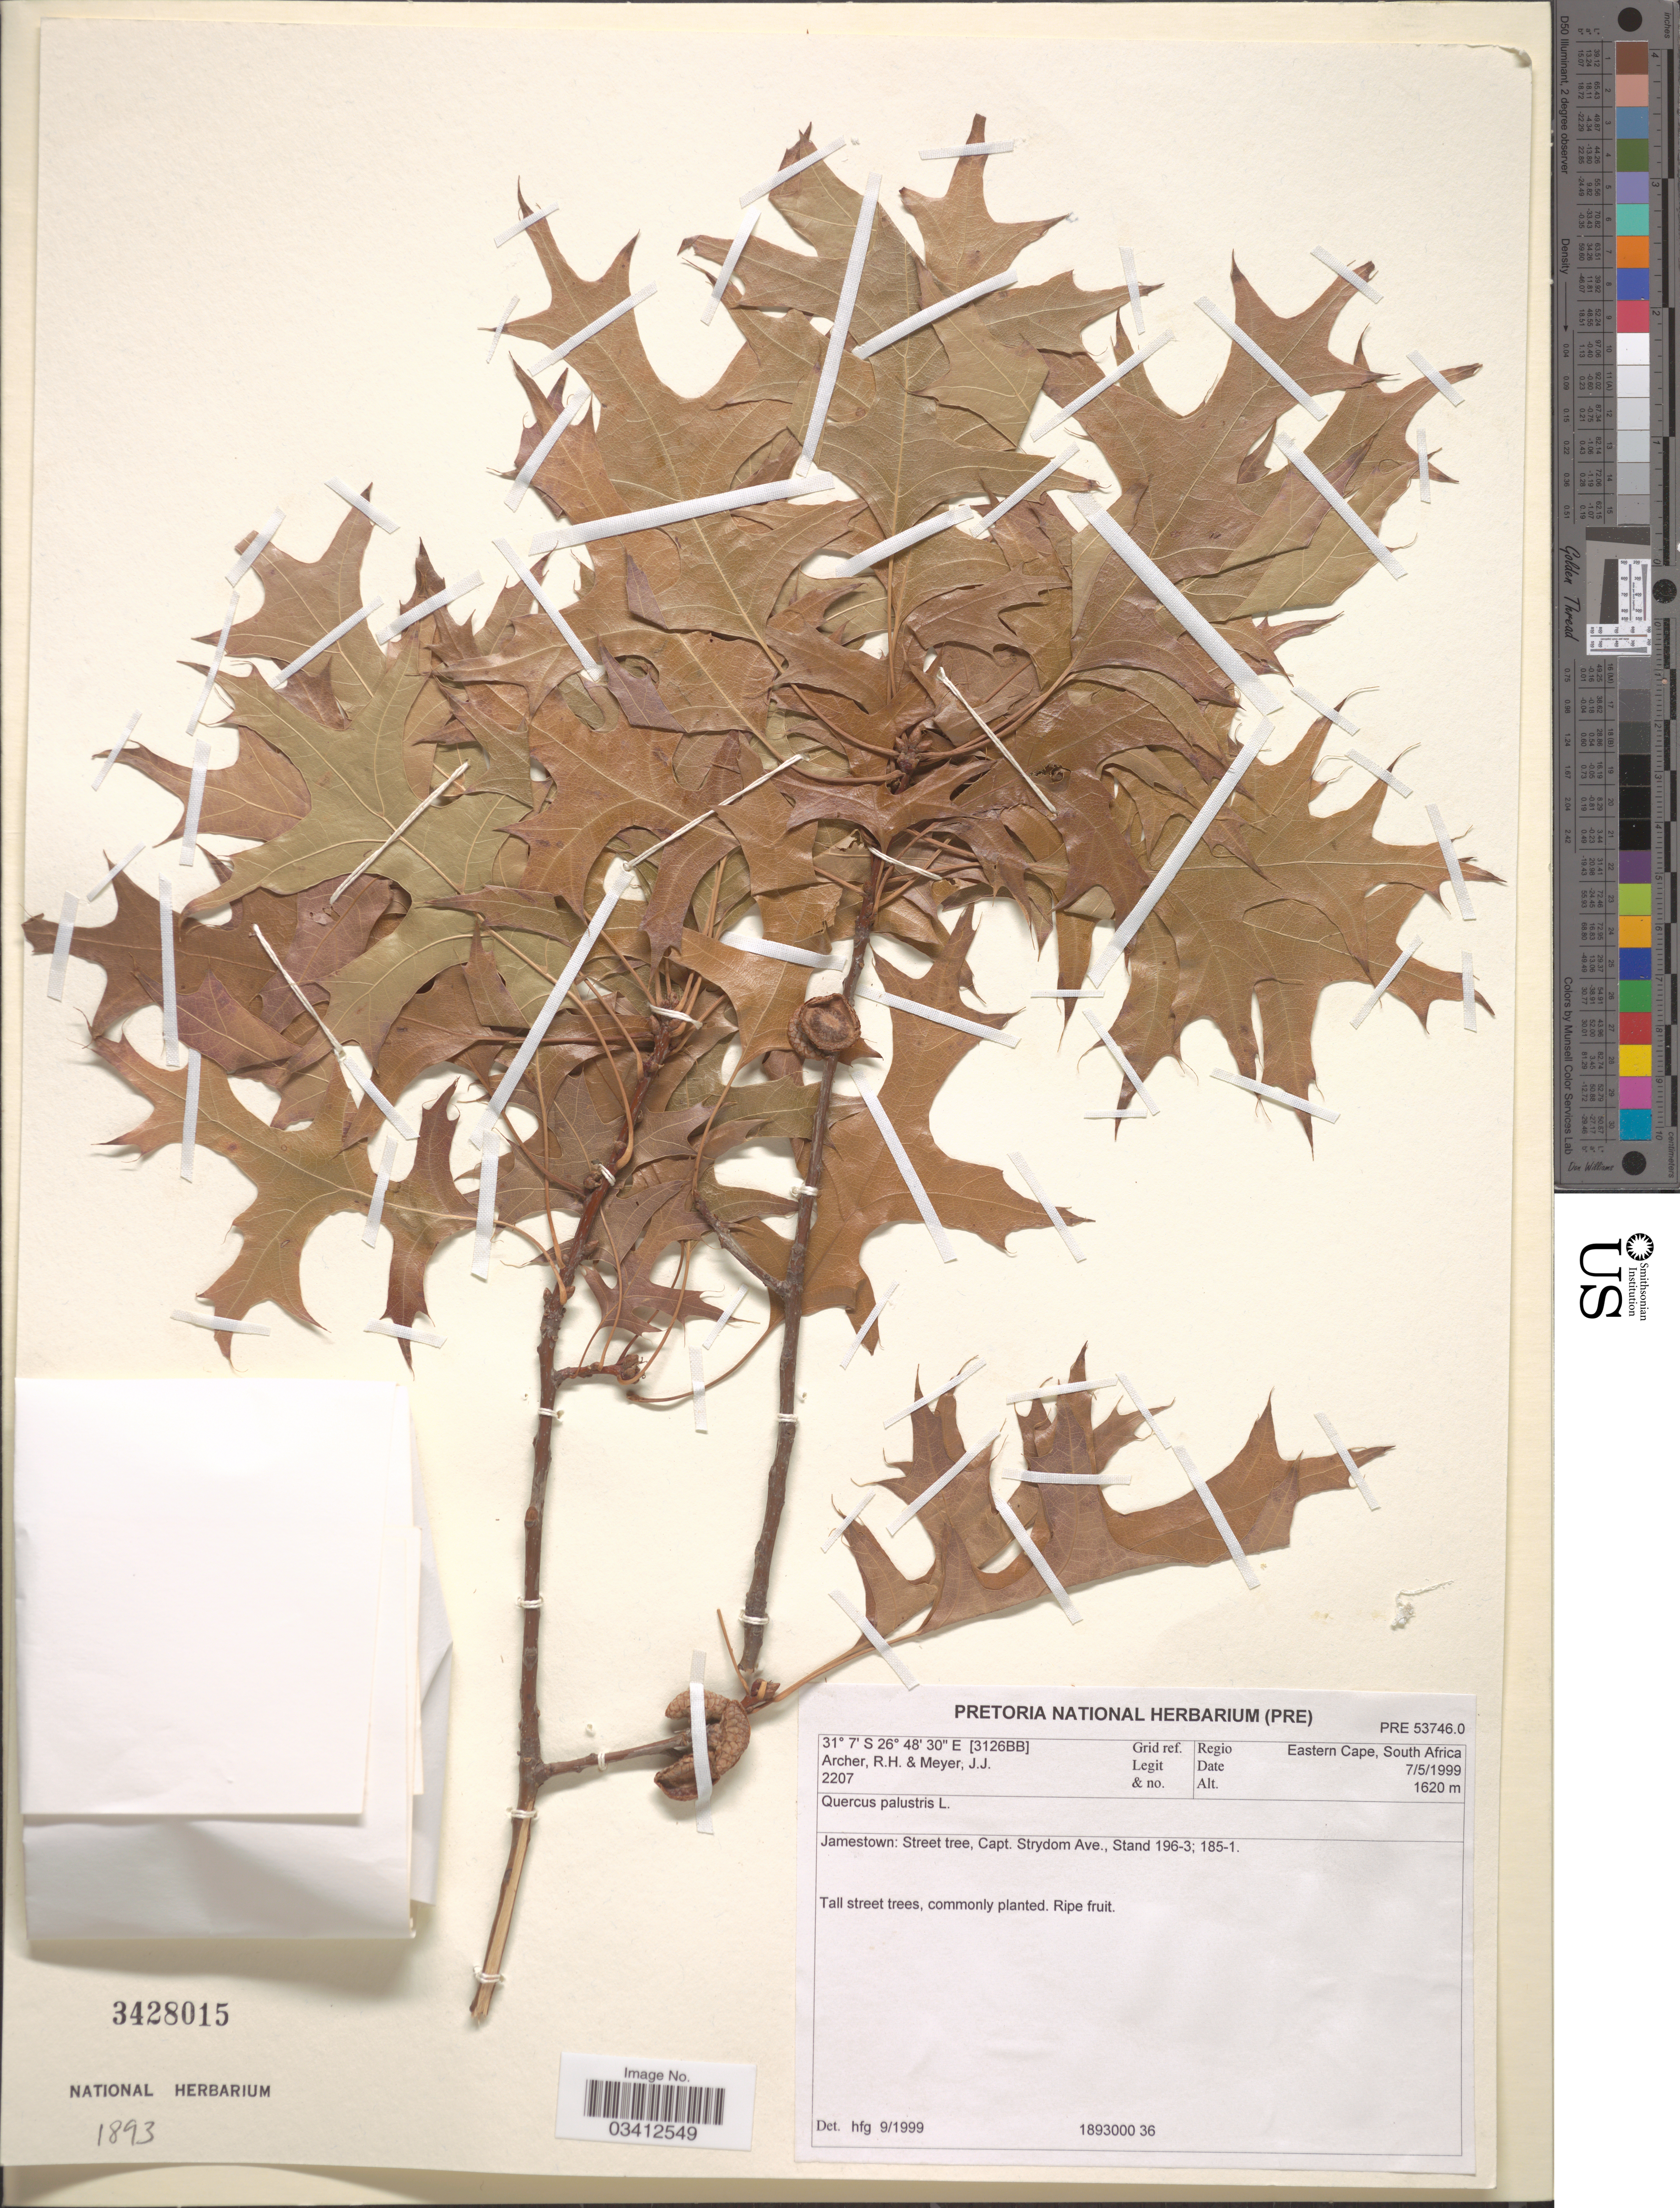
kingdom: Plantae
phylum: Tracheophyta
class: Magnoliopsida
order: Fagales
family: Fagaceae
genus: Quercus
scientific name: Quercus palustris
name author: Münchh.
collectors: R. H. Archer & J. Meyer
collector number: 2207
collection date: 1999-05-07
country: South Africa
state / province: Eastern Cape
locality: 3126BB Grid ref. Jamestown: Street tree, Capt. Strydom Ave, Stand 196-3; 185-1.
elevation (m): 1620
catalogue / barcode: US 3428015